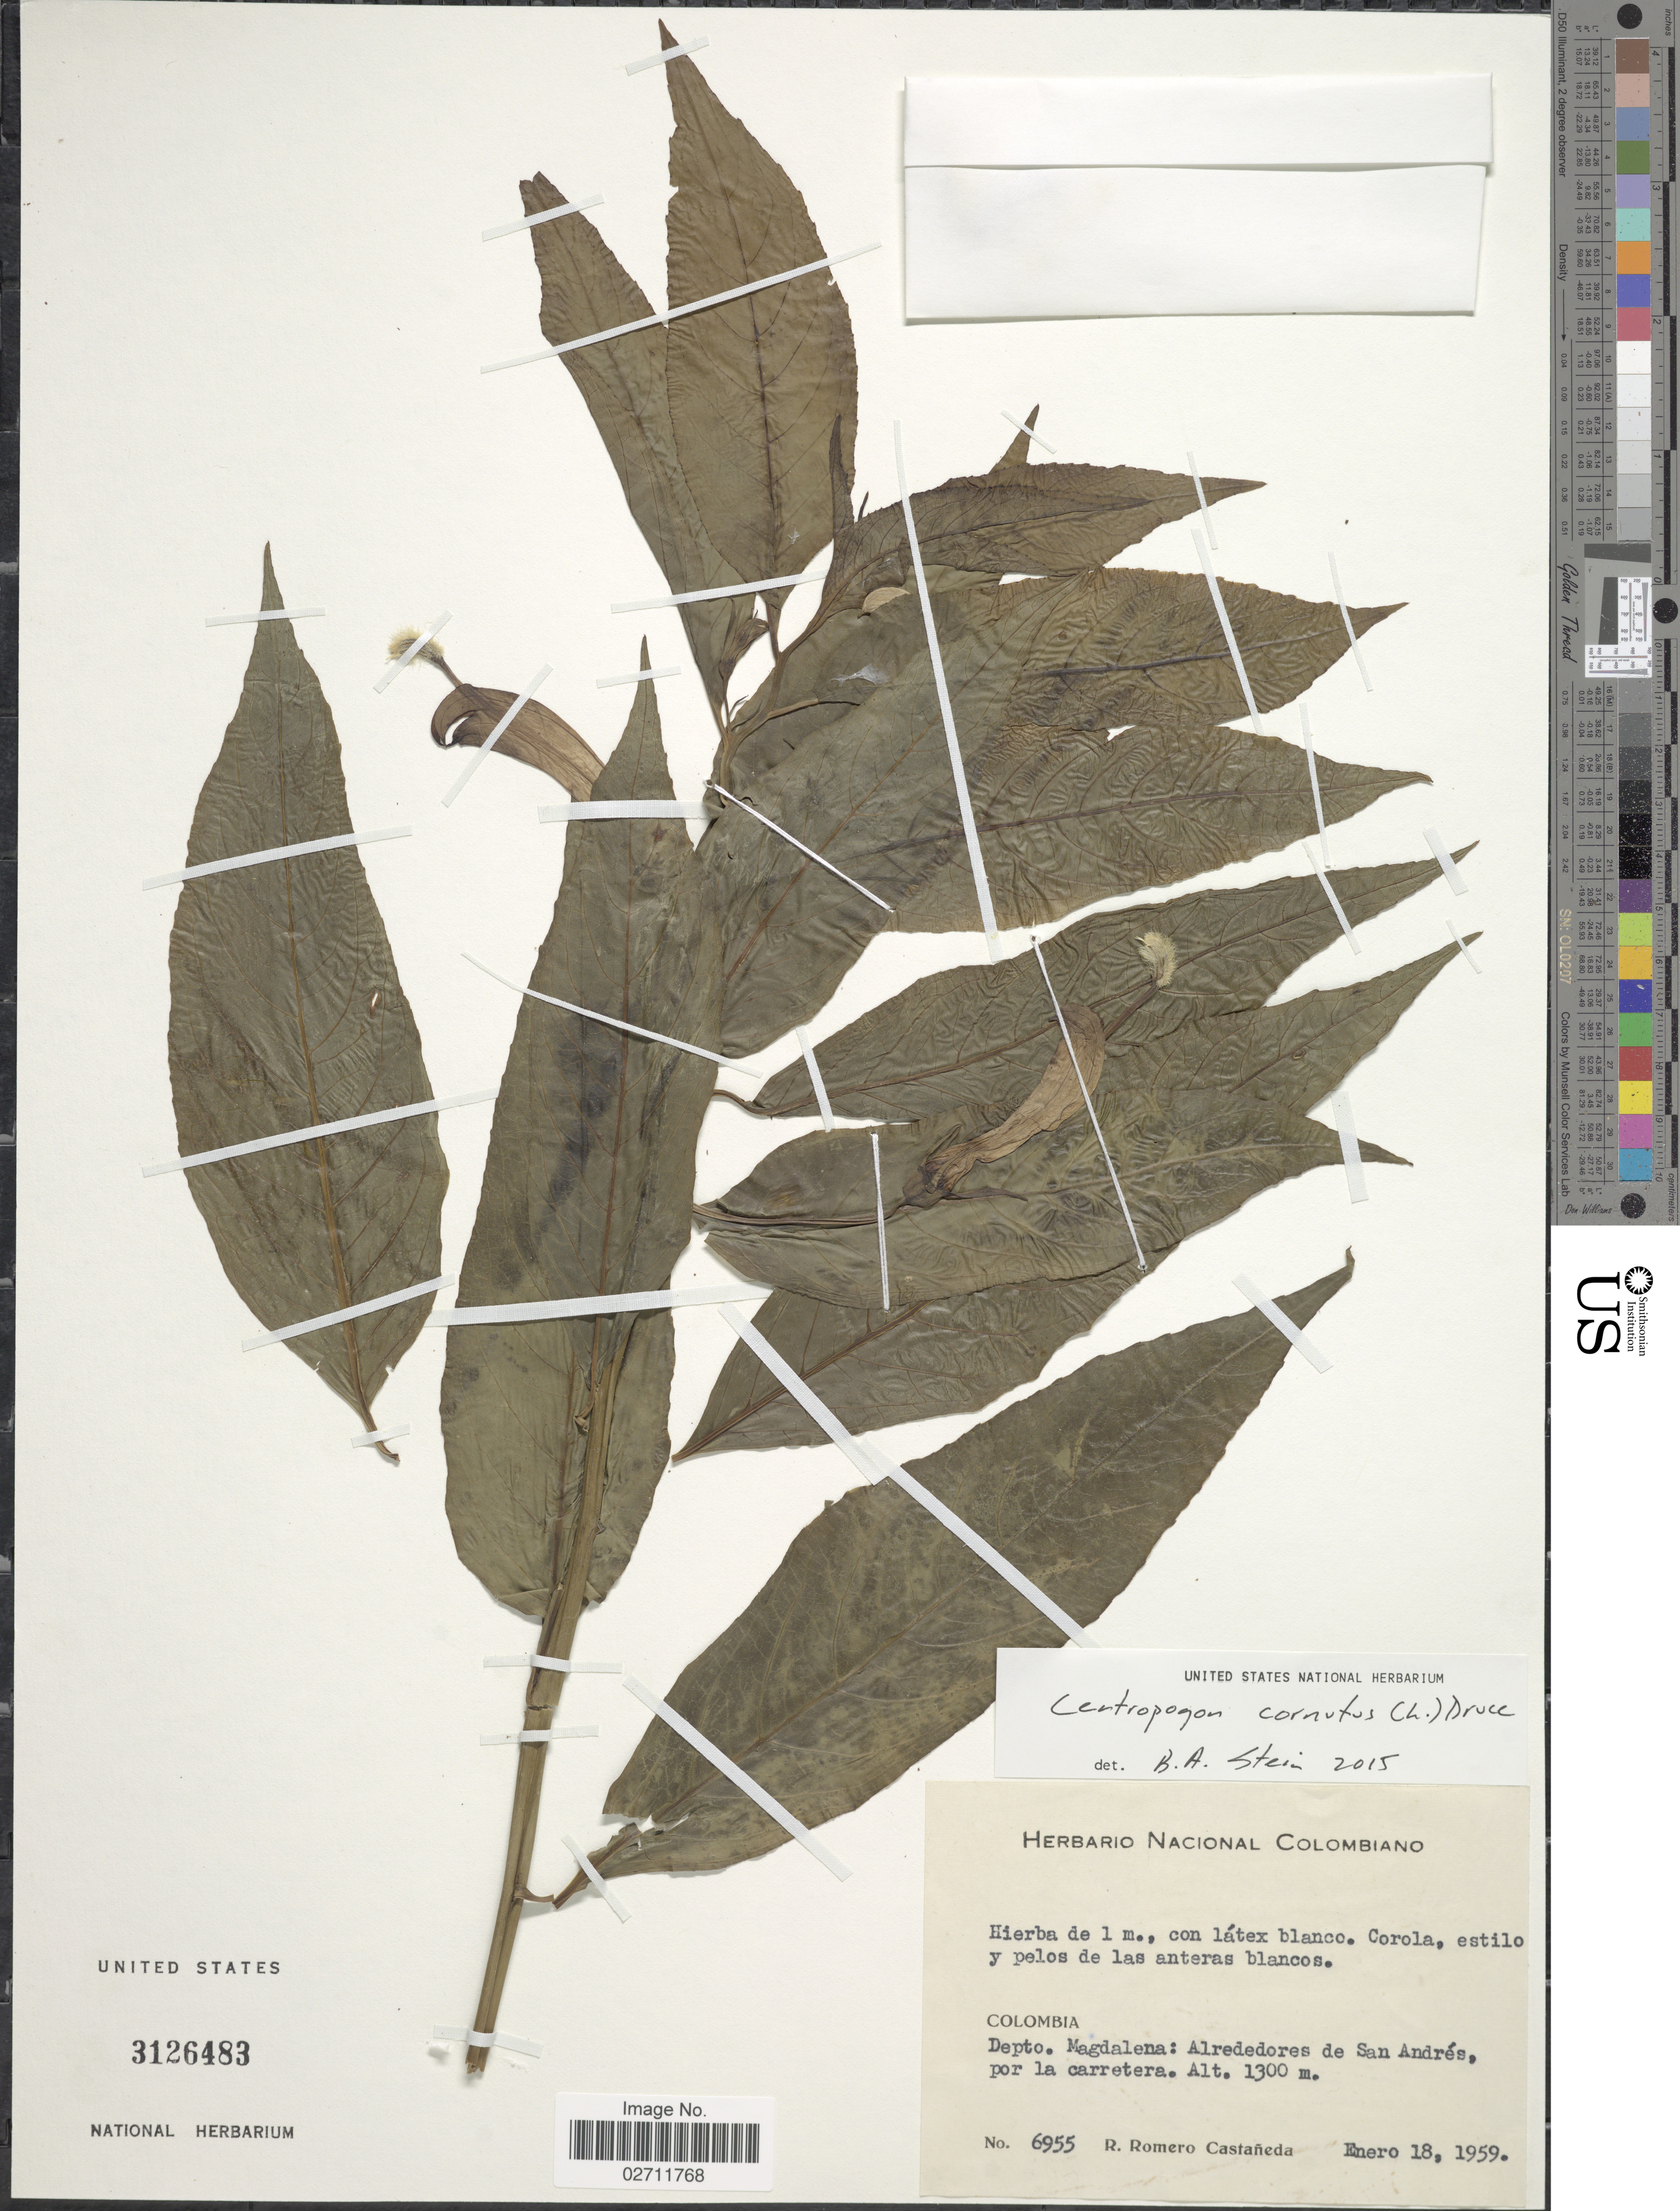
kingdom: Plantae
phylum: Tracheophyta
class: Magnoliopsida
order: Asterales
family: Campanulaceae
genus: Centropogon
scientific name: Centropogon cornutus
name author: (L.) Druce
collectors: R. Romero Castañeda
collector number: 6955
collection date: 1959-01-18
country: Colombia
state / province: Magdalena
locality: Alrededores de San Andres por la carretera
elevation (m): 1300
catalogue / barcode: US 3126483